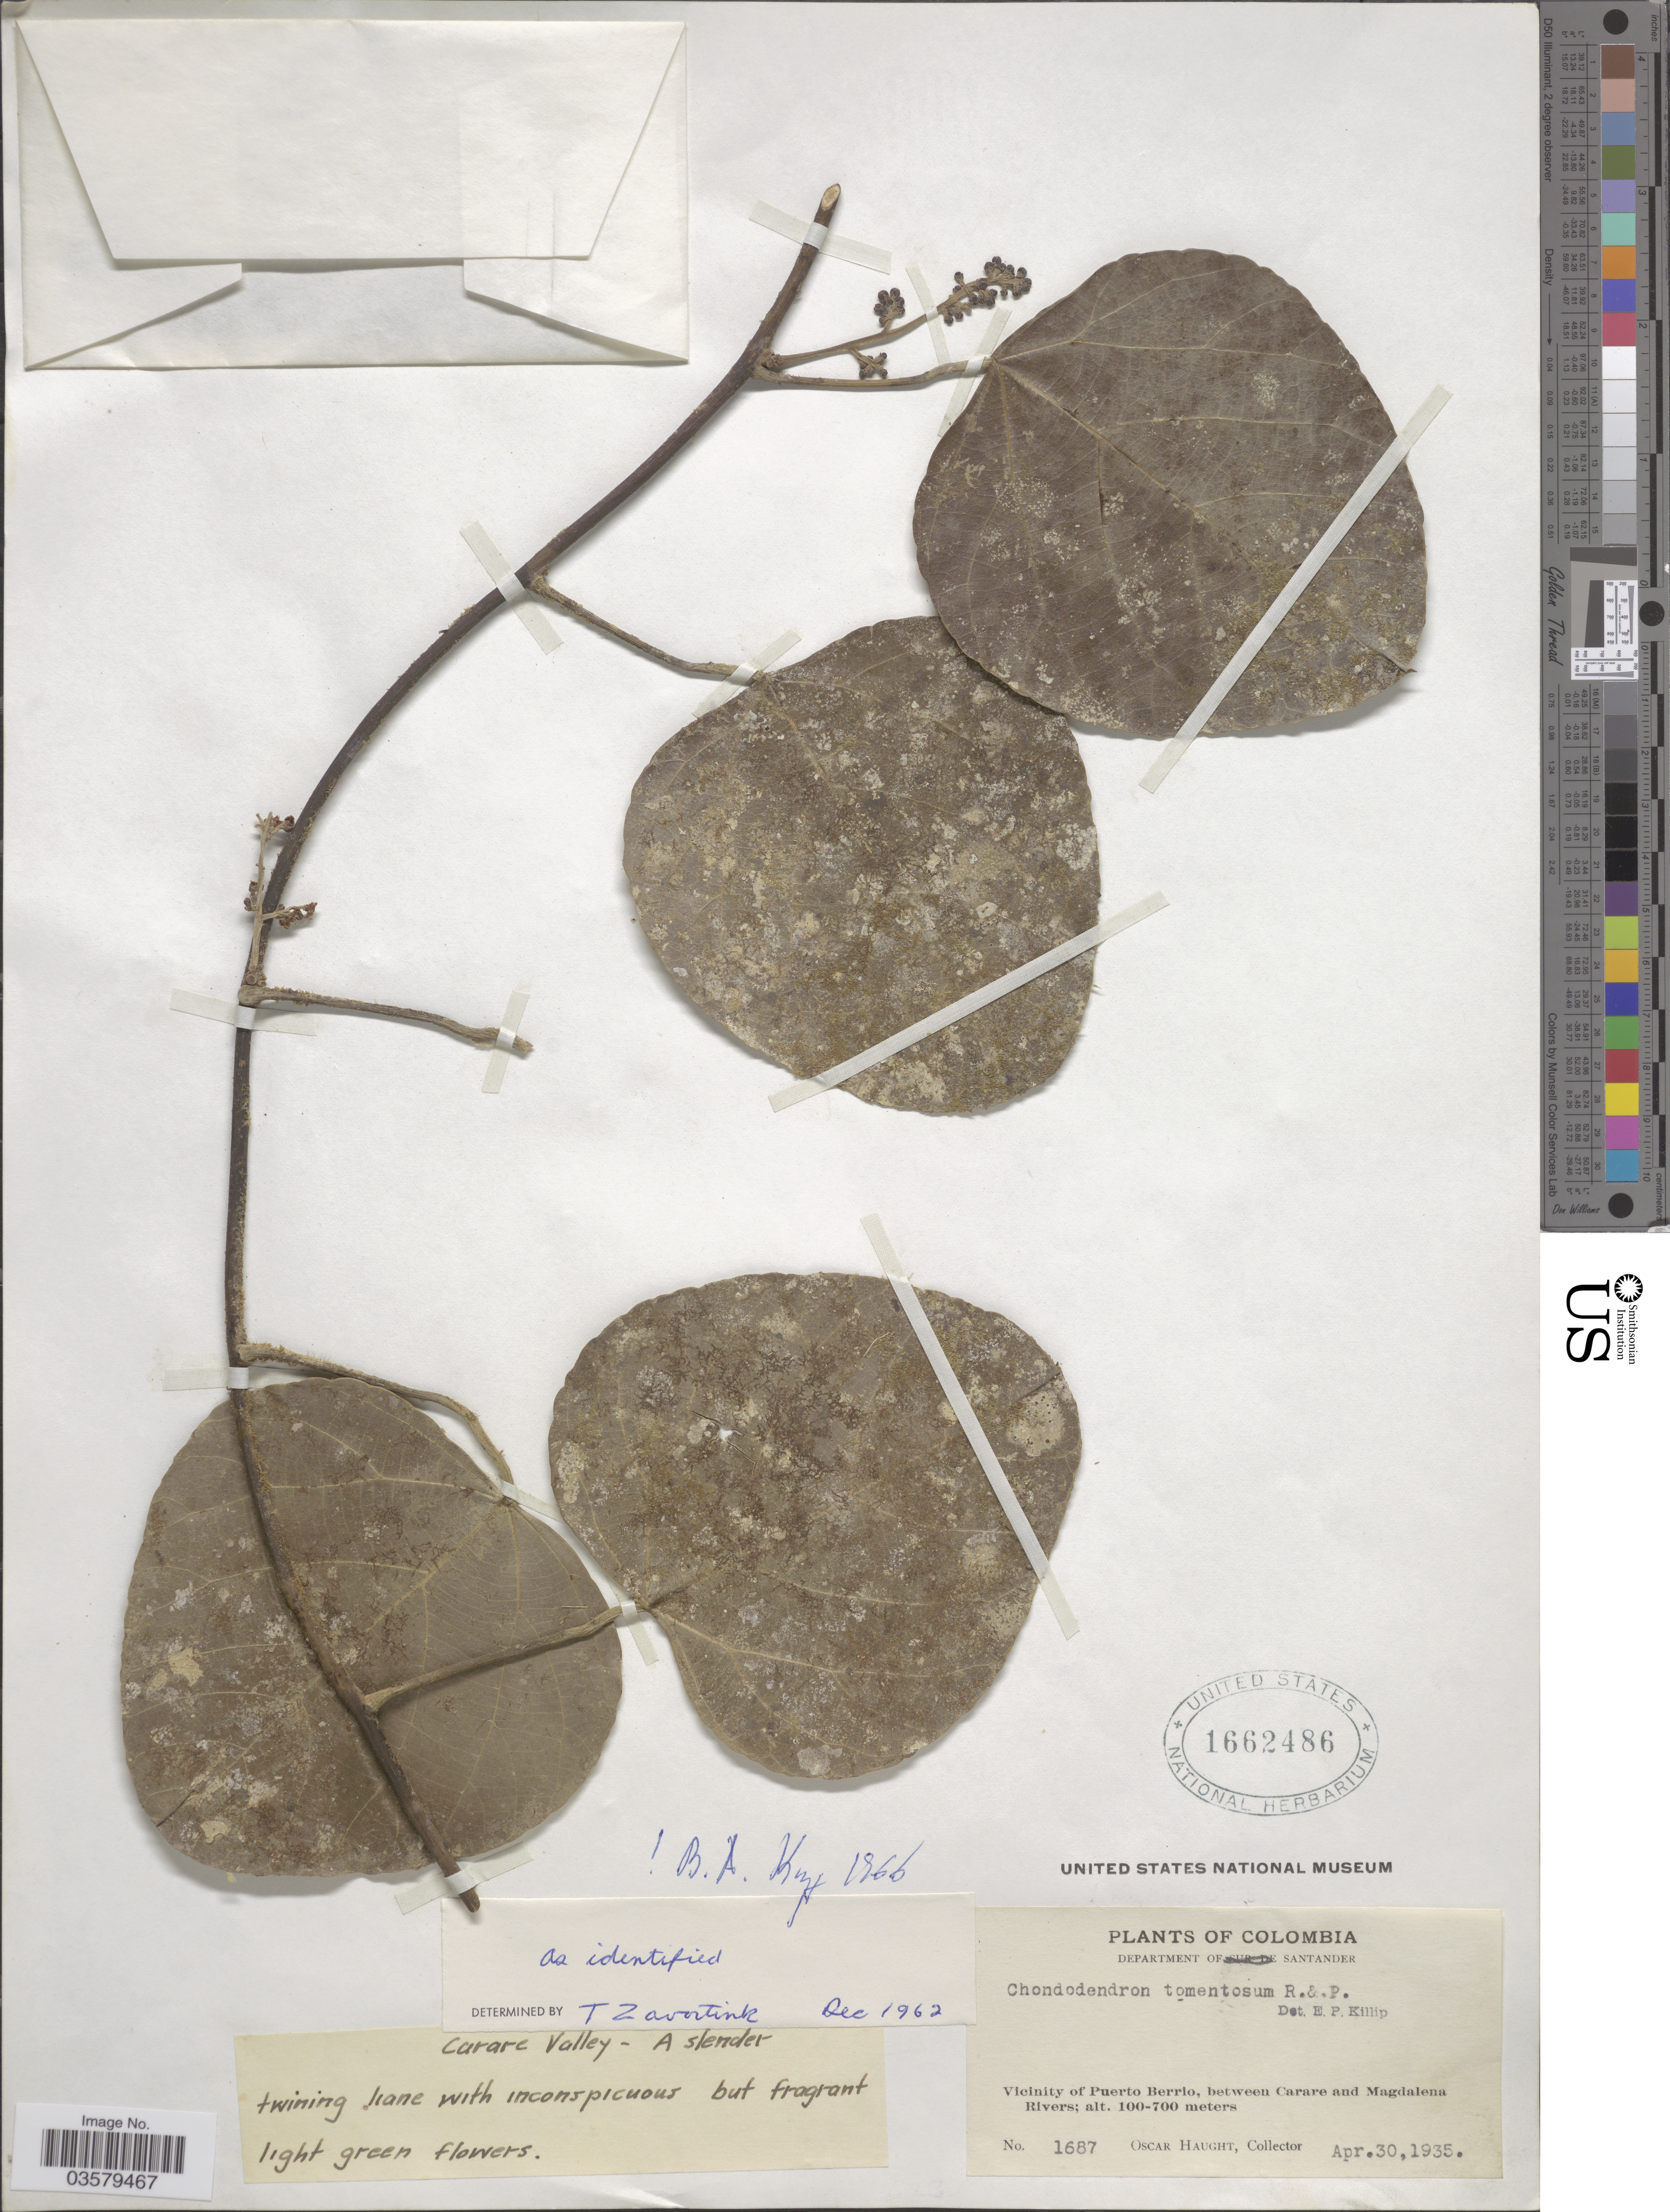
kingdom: Plantae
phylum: Tracheophyta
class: Magnoliopsida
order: Ranunculales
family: Menispermaceae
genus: Chondrodendron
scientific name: Chondrodendron tomentosum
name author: Ruiz & Pav.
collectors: O. Haught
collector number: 1687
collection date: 1935-04-30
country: Colombia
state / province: Santander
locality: Department of Santander. Vicinity of Puerto Berrio, between Carare and Magdalena Rivers. Carare Valley.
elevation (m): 100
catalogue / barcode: US 1662486